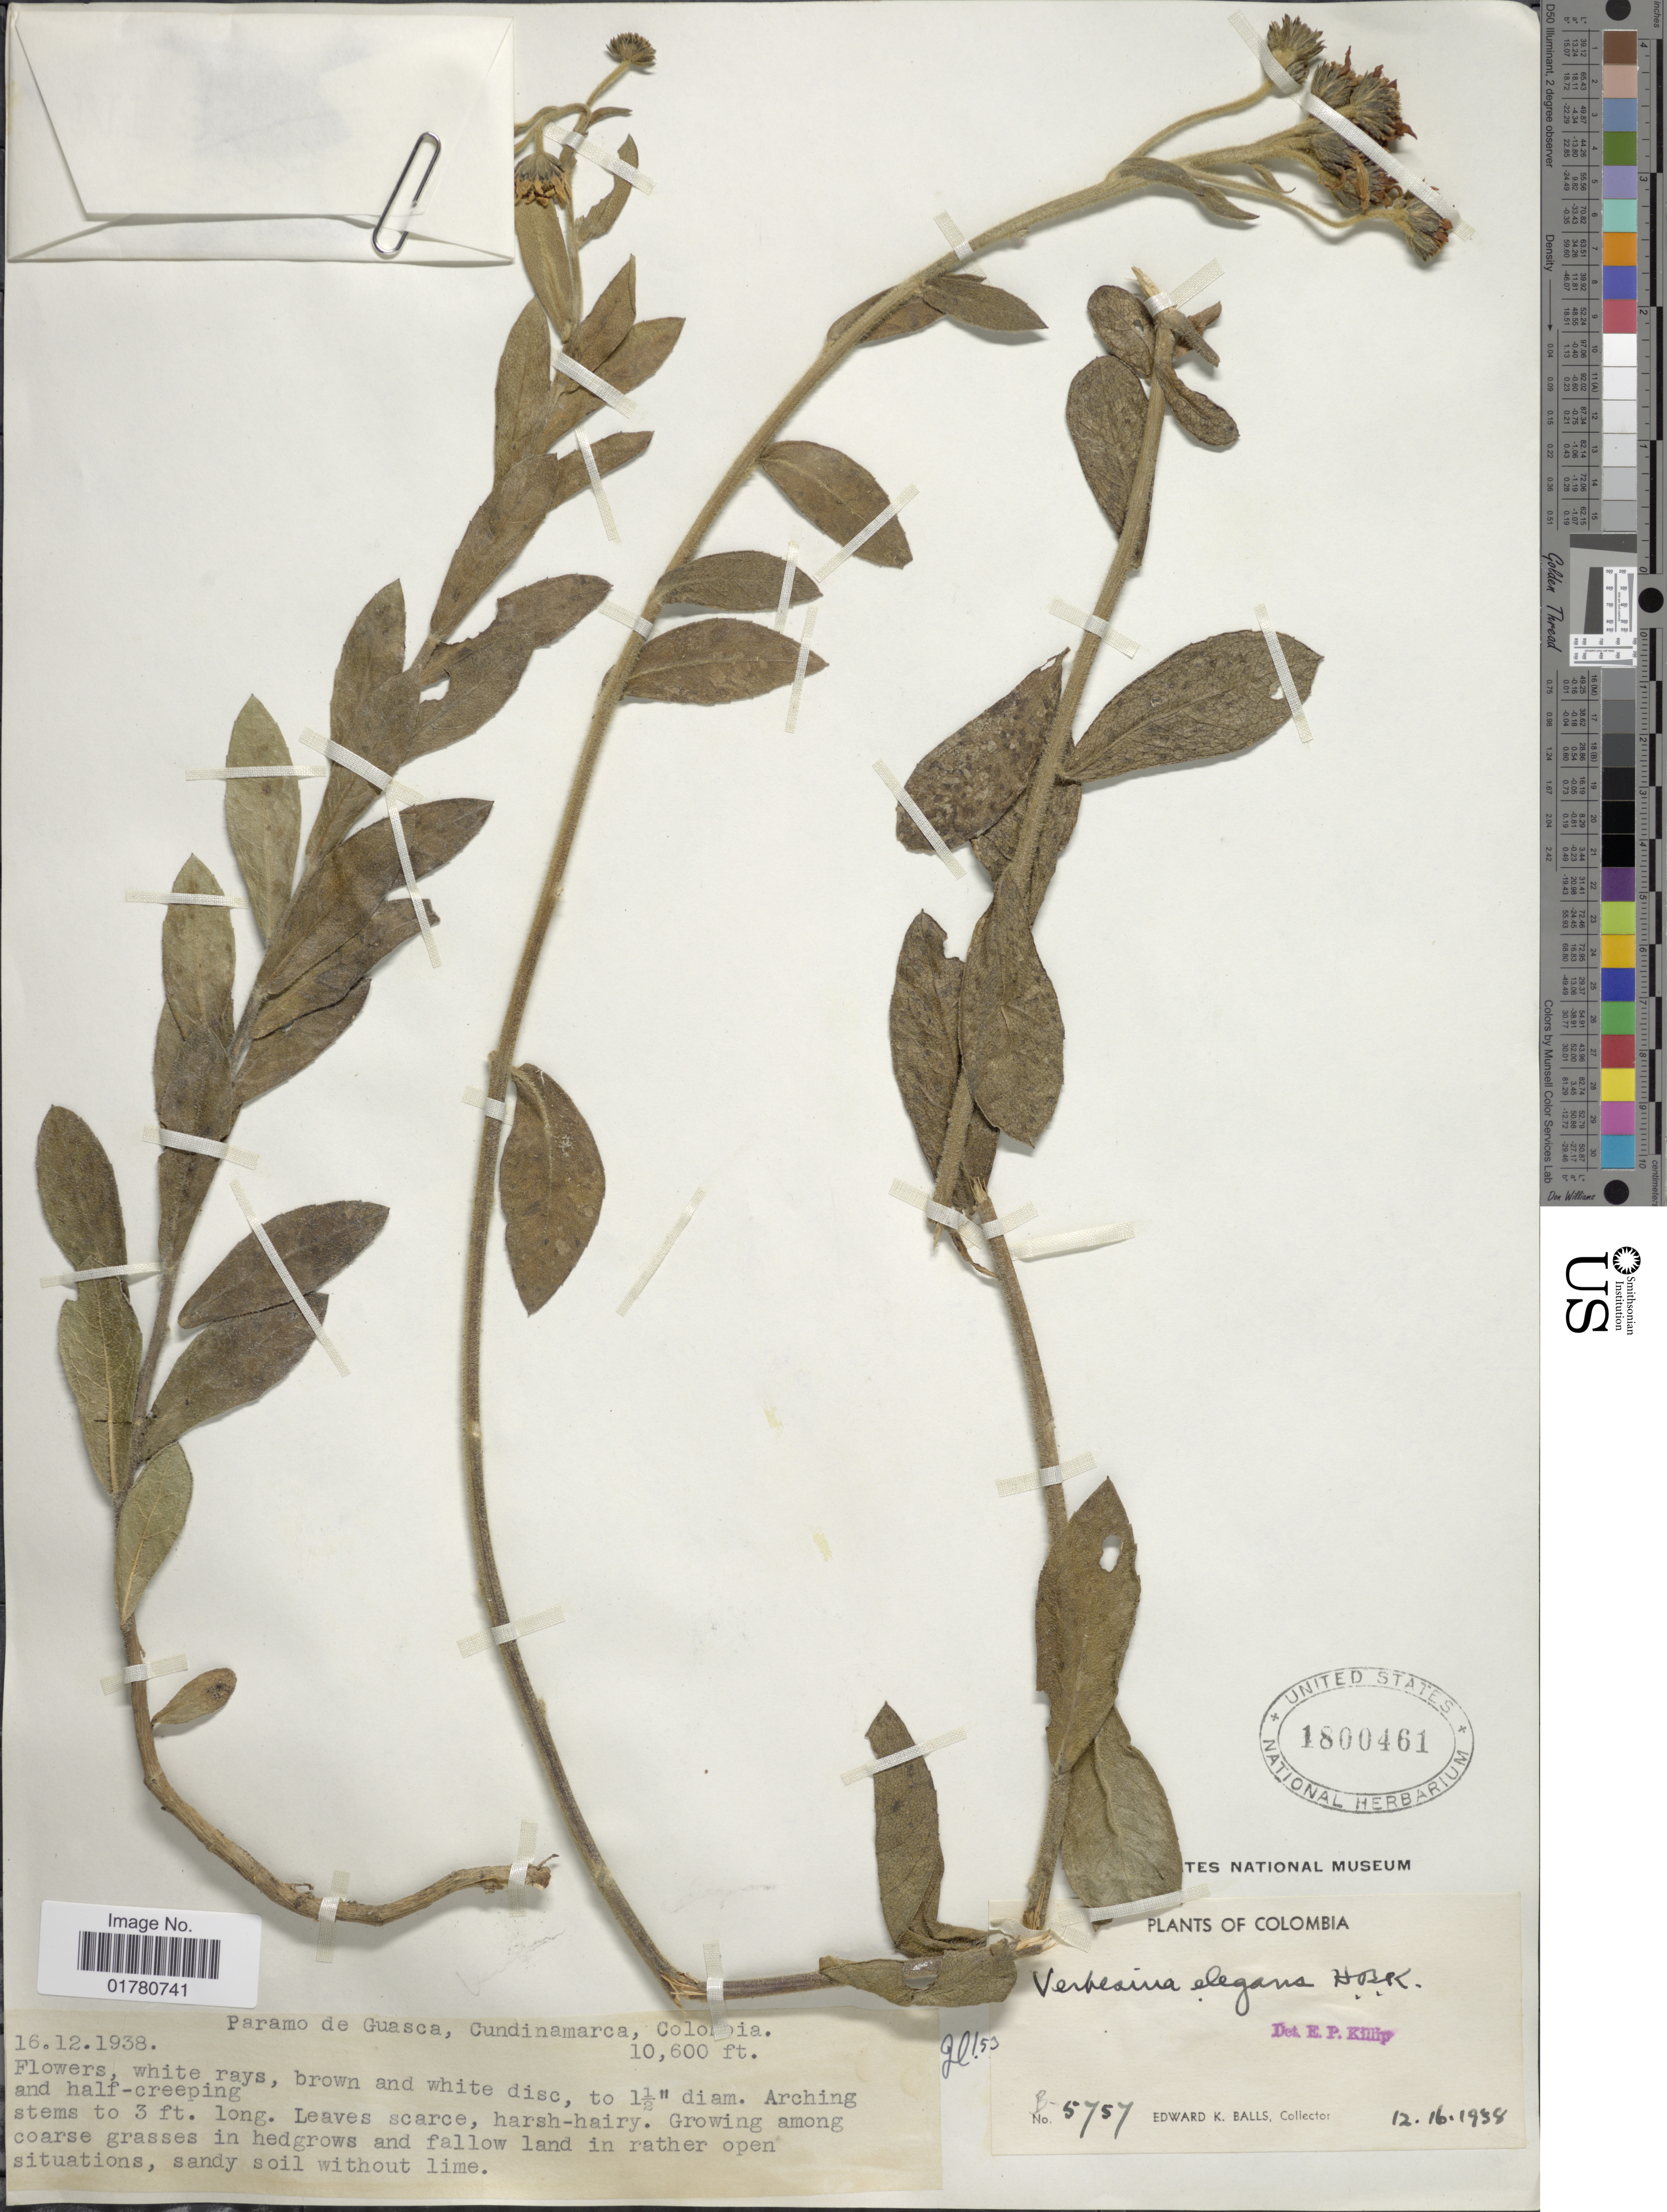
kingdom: Plantae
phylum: Tracheophyta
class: Magnoliopsida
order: Asterales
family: Asteraceae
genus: Verbesina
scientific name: Verbesina elegans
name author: Kunth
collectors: E. K. Balls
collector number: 5757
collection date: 1938-12-16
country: Colombia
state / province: Cundinamarca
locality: Oaramo de Guasca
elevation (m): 3231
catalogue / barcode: US 1800461